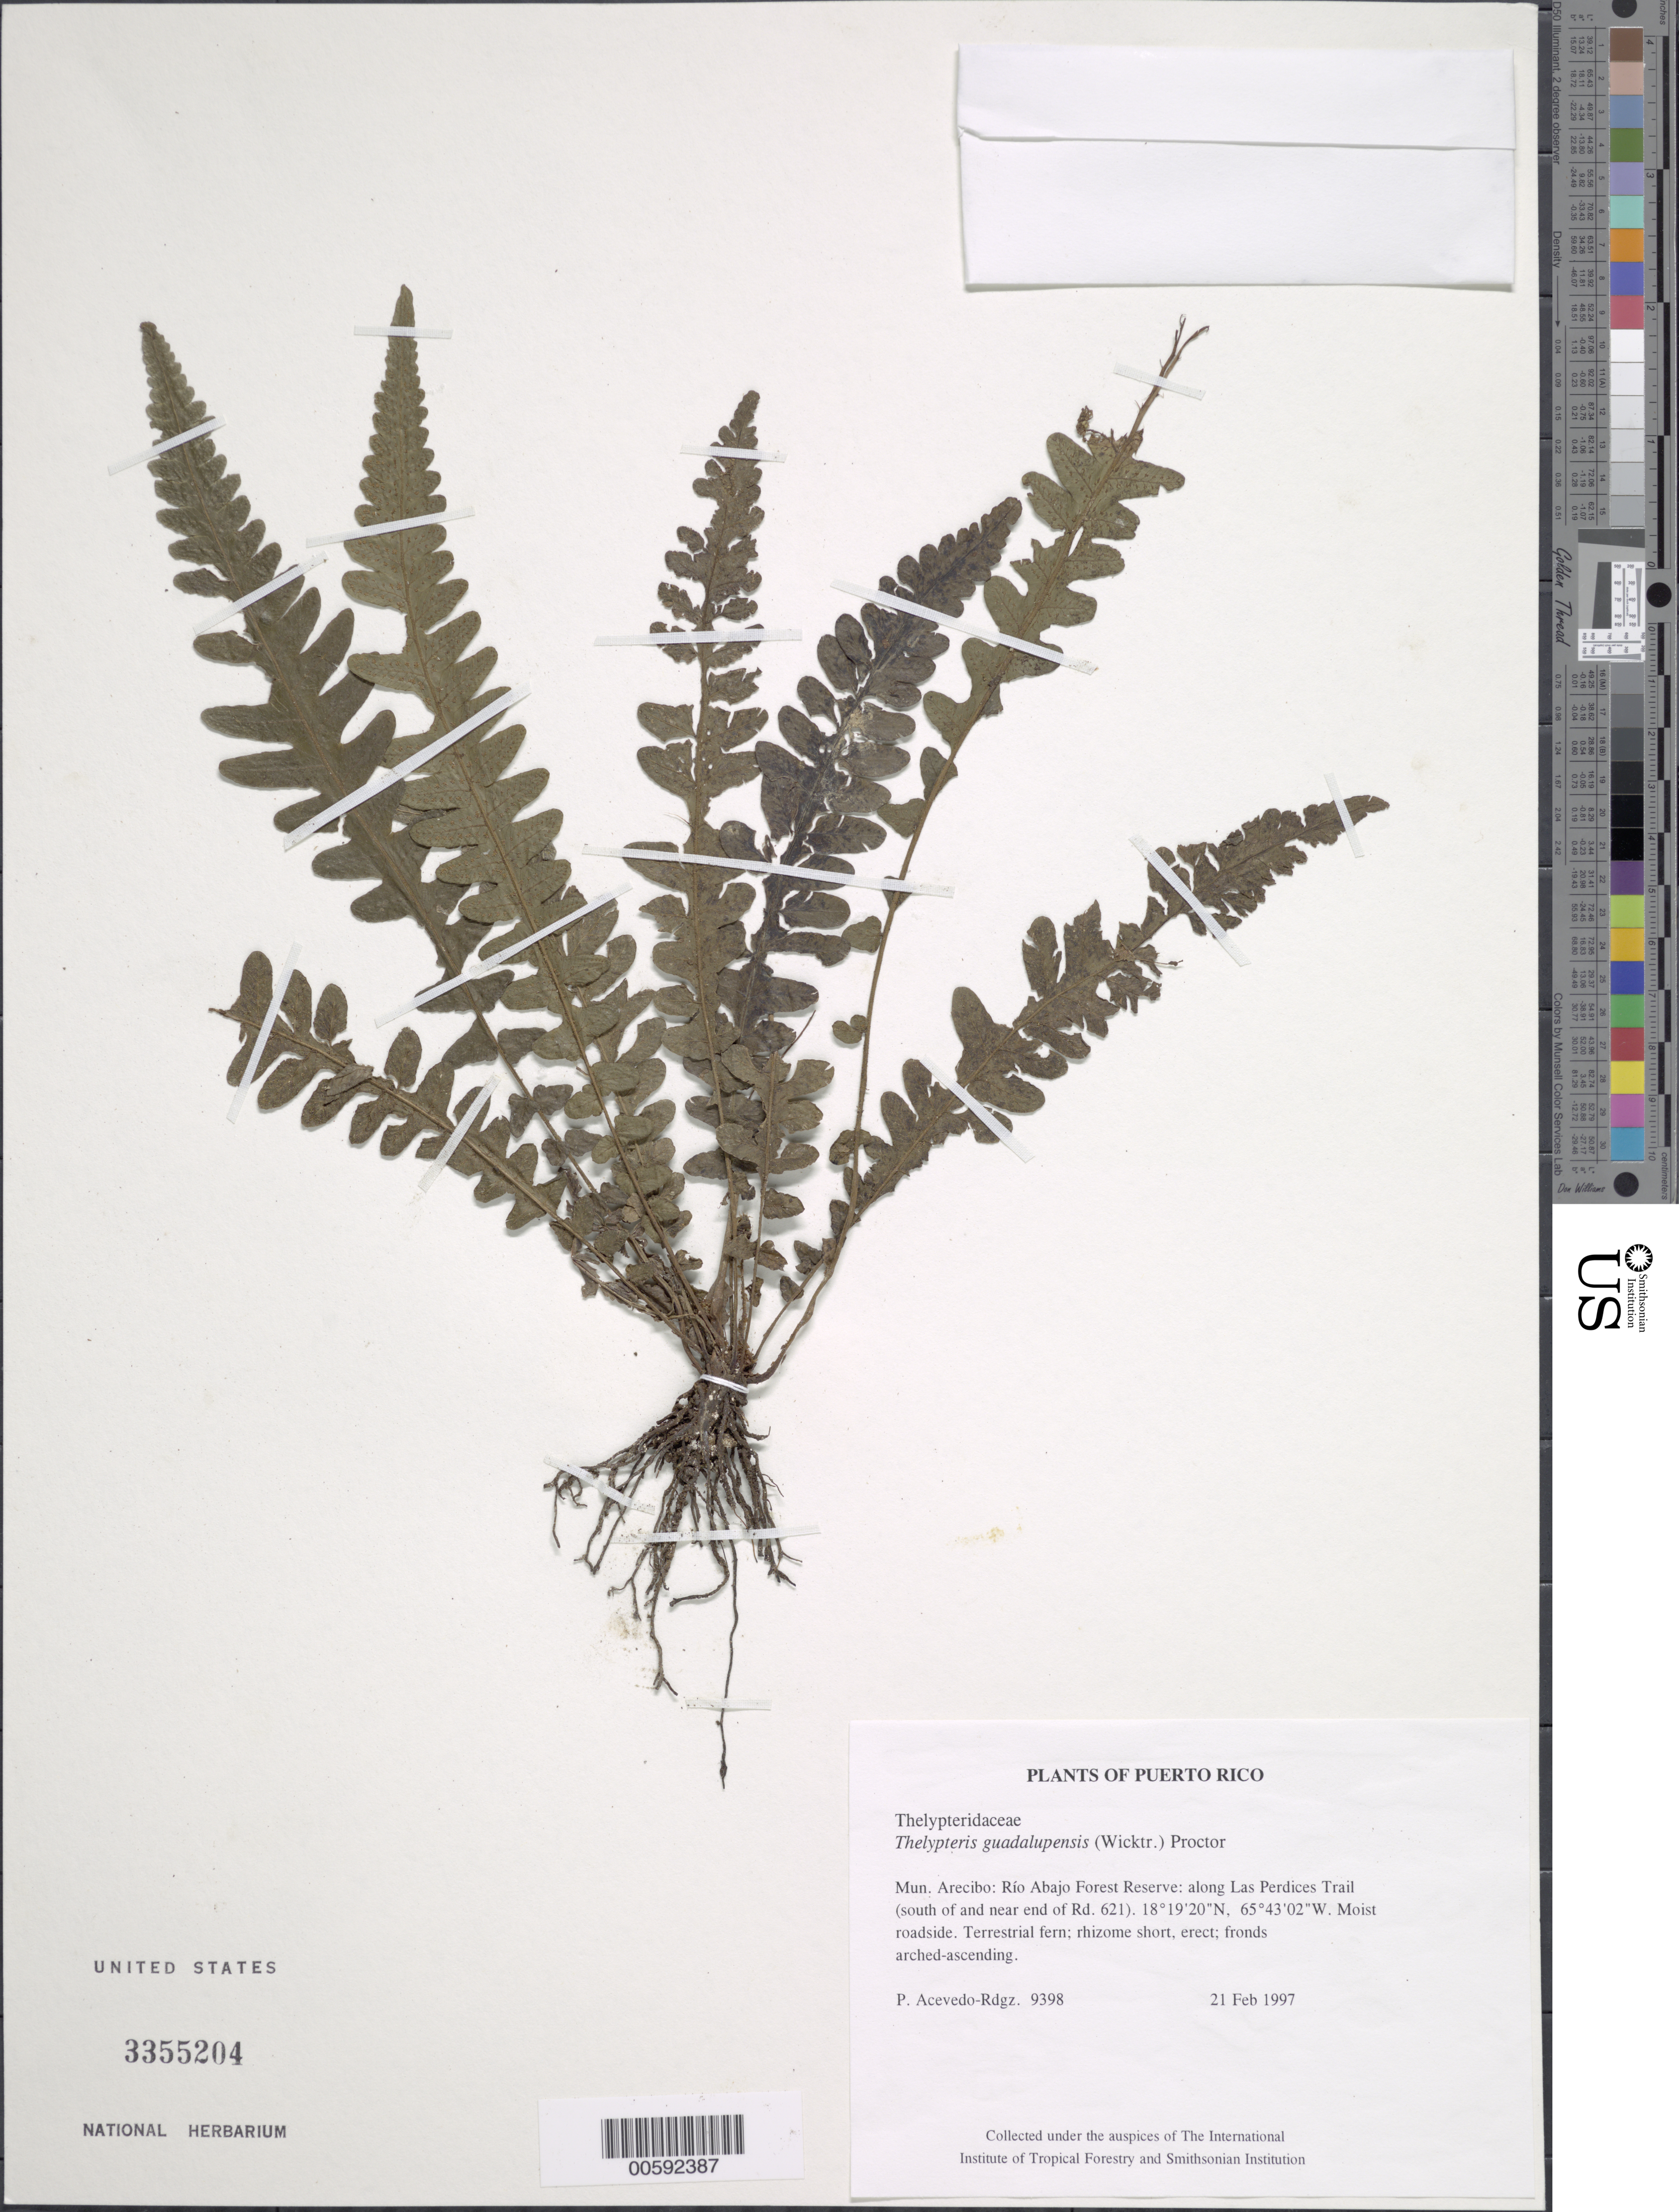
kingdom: Plantae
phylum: Tracheophyta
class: Polypodiopsida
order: Polypodiales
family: Thelypteridaceae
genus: Goniopteris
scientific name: Goniopteris guadelupensis (Wikstr.) comb. nov., ined 2015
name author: (Wikstr.)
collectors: P. Acevedo-Rodr.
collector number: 9398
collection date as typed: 21 Feb 1997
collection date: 1997-02-21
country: Puerto Rico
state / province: Arecibo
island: Puerto Rico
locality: Arecibo; Río Abajo Forest Reserve: along Las Perdices Trail (south of and near end of Rd. 621).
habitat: Moist roadside.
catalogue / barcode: US 3355204